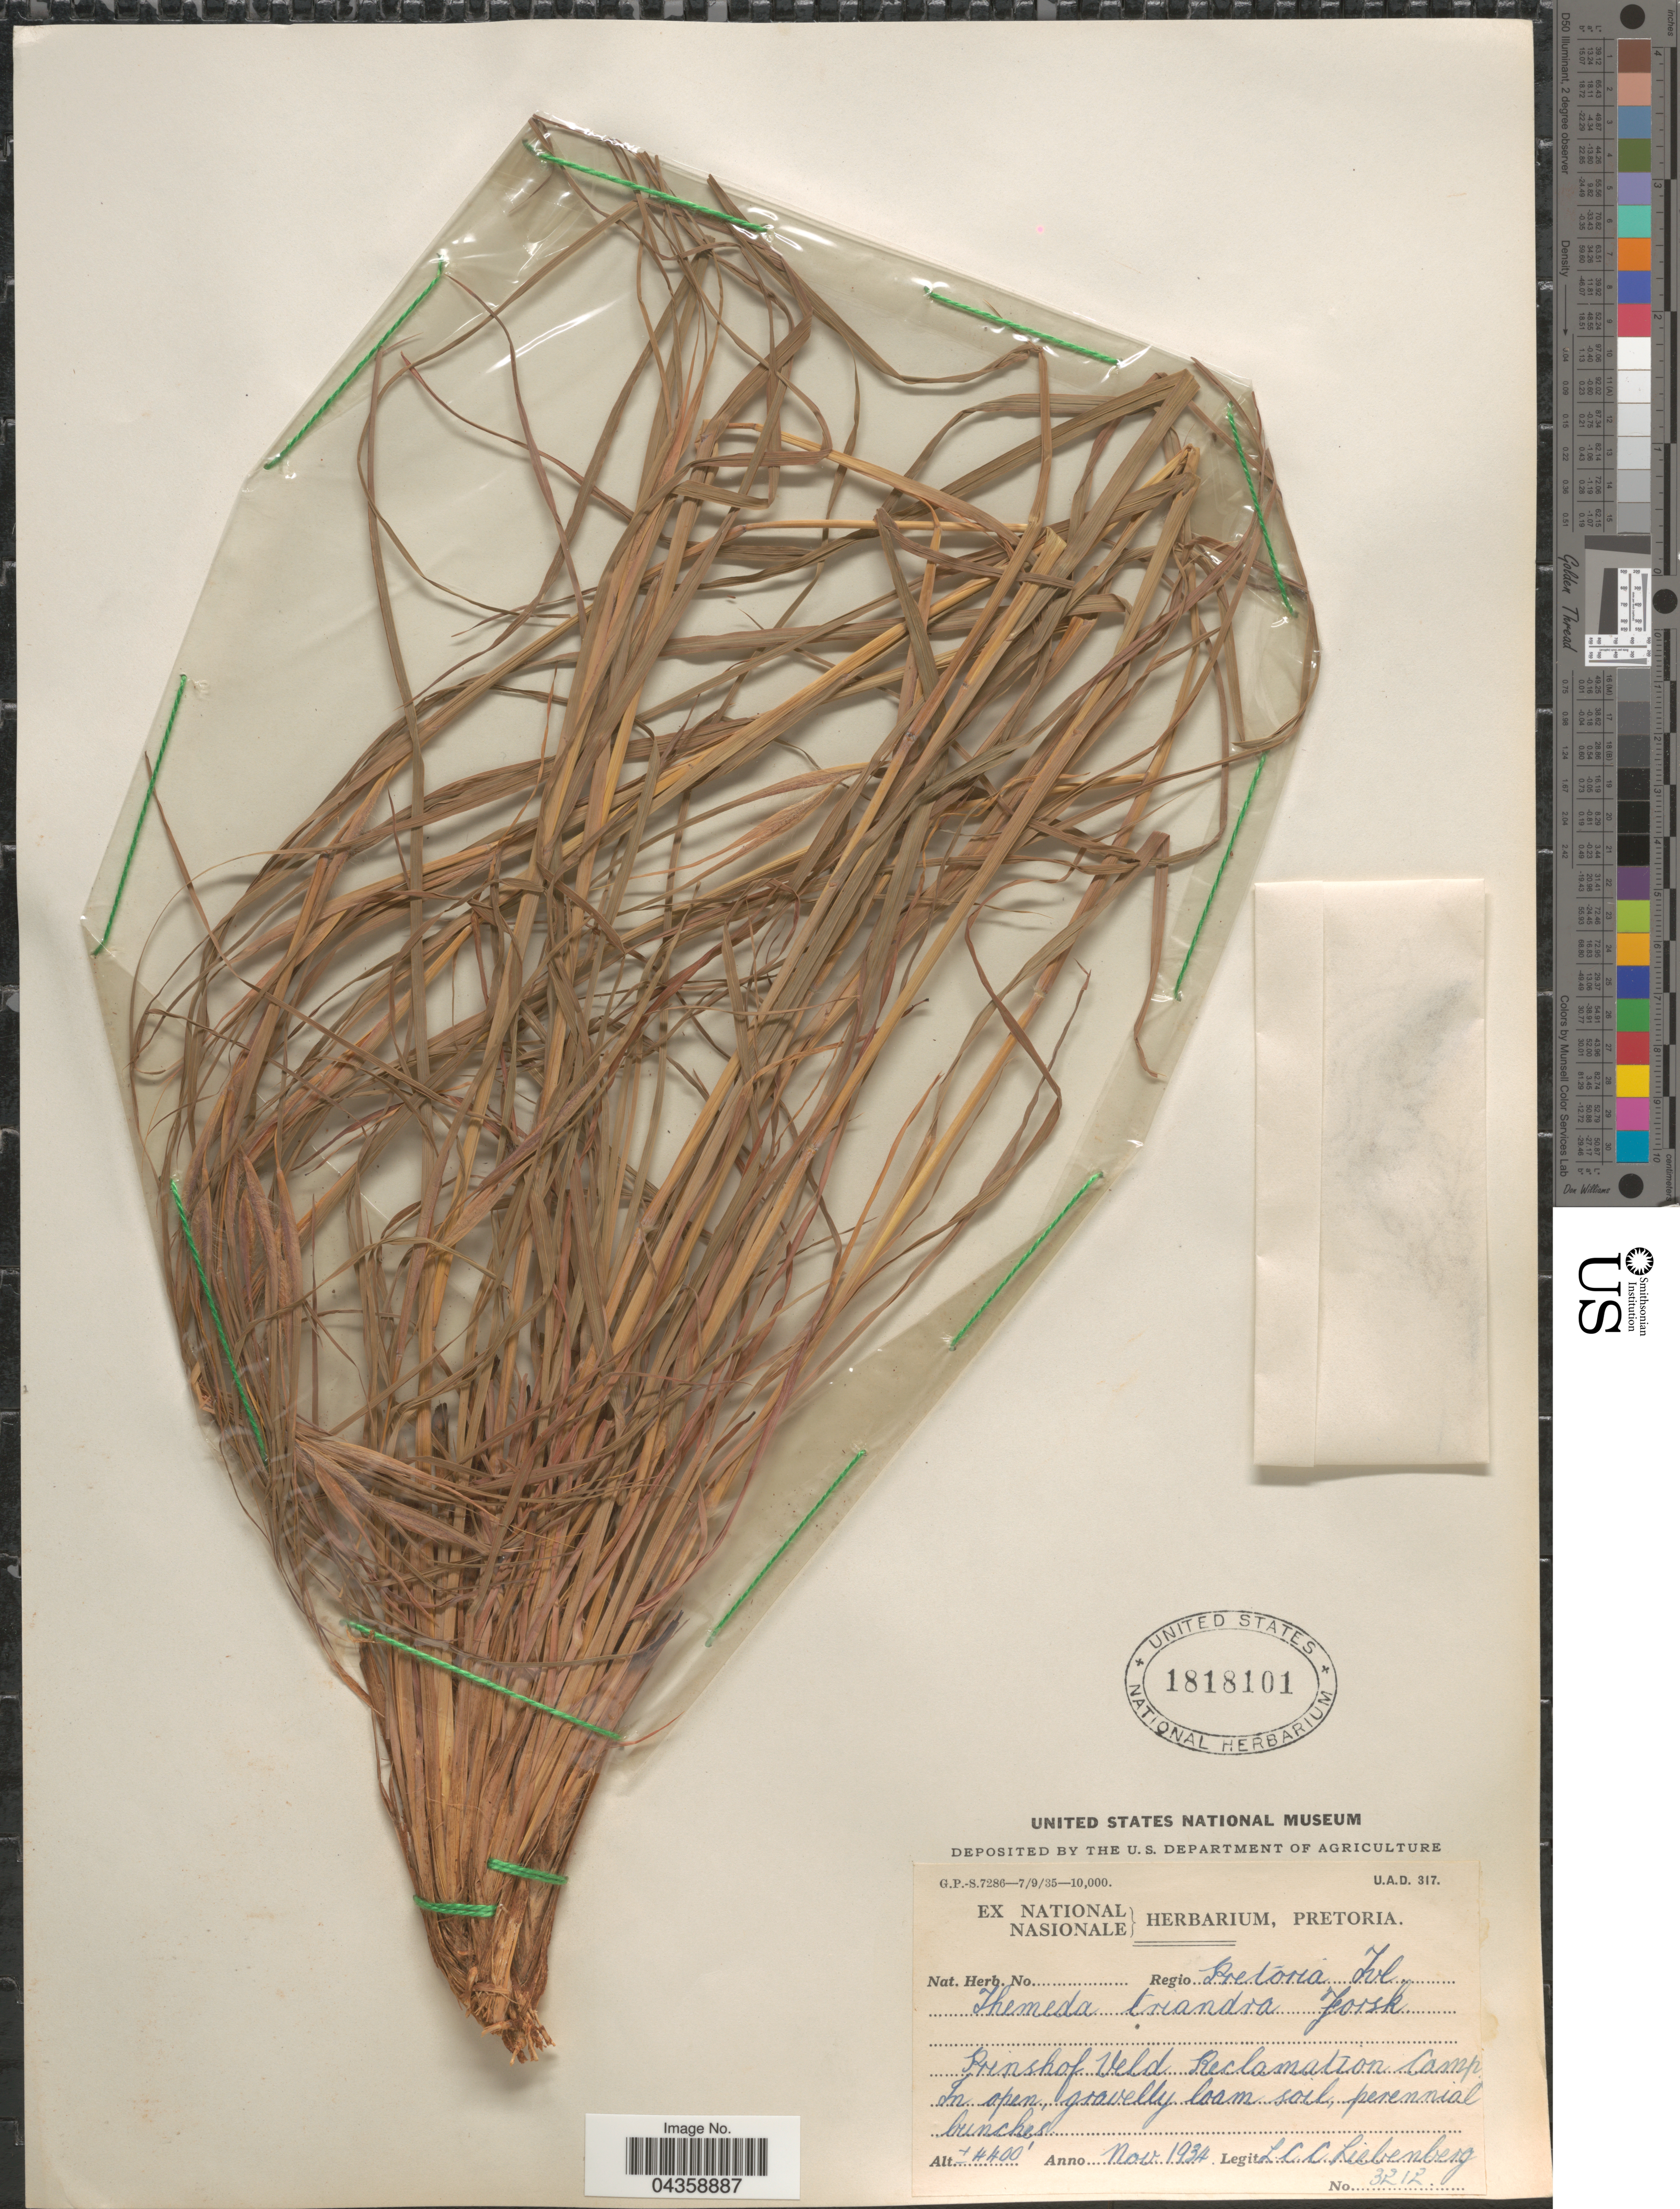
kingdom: Plantae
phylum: Tracheophyta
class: Liliopsida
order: Poales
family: Poaceae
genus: Themeda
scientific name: Themeda triandra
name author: Forssk.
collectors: L. Liebenberg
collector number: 3212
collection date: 1934-11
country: South Africa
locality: Regio Pretoria, Tvl. Prinshof Veld Reclamation Camp.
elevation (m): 1341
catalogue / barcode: US 1818101